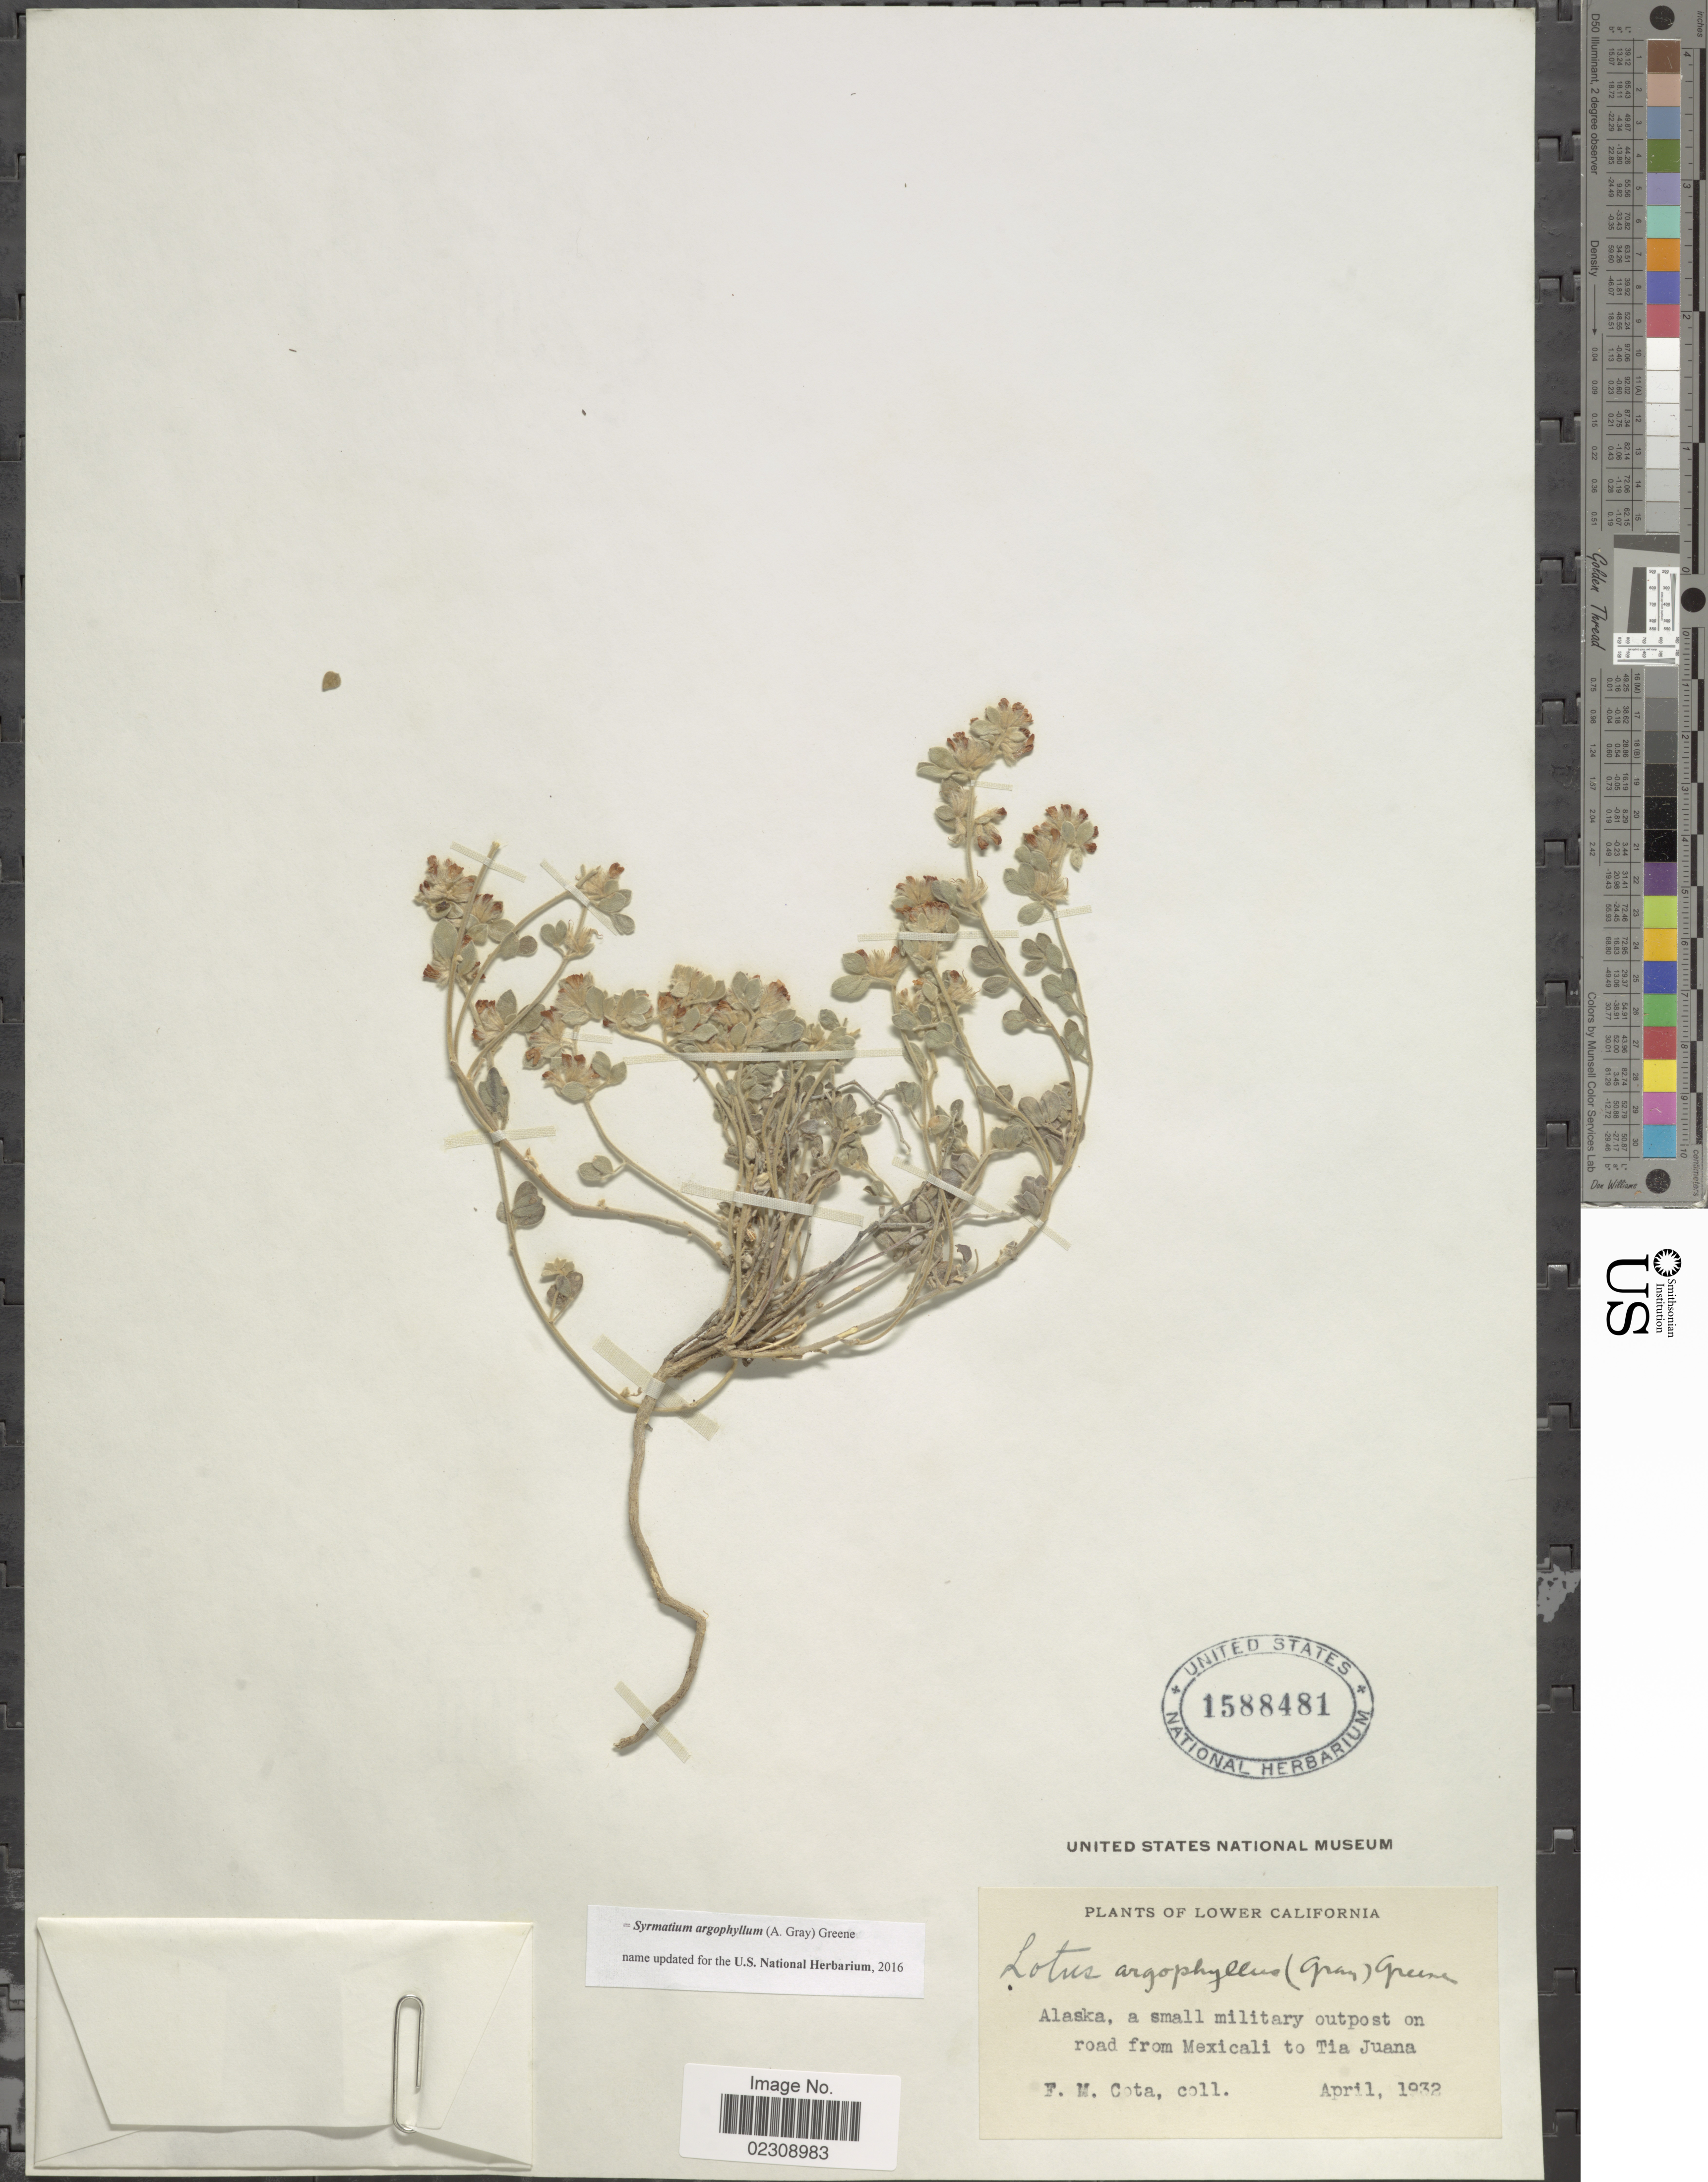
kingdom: Plantae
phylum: Tracheophyta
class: Magnoliopsida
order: Fabales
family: Fabaceae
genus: Syrmatium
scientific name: Syrmatium argophyllum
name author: (A. Gray) Greene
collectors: F. Cota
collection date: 1932-04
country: Mexico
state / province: Baja California Norte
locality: Alaska, a small military outpost on road from Mexicali to Tia Juana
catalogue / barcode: US 1588481